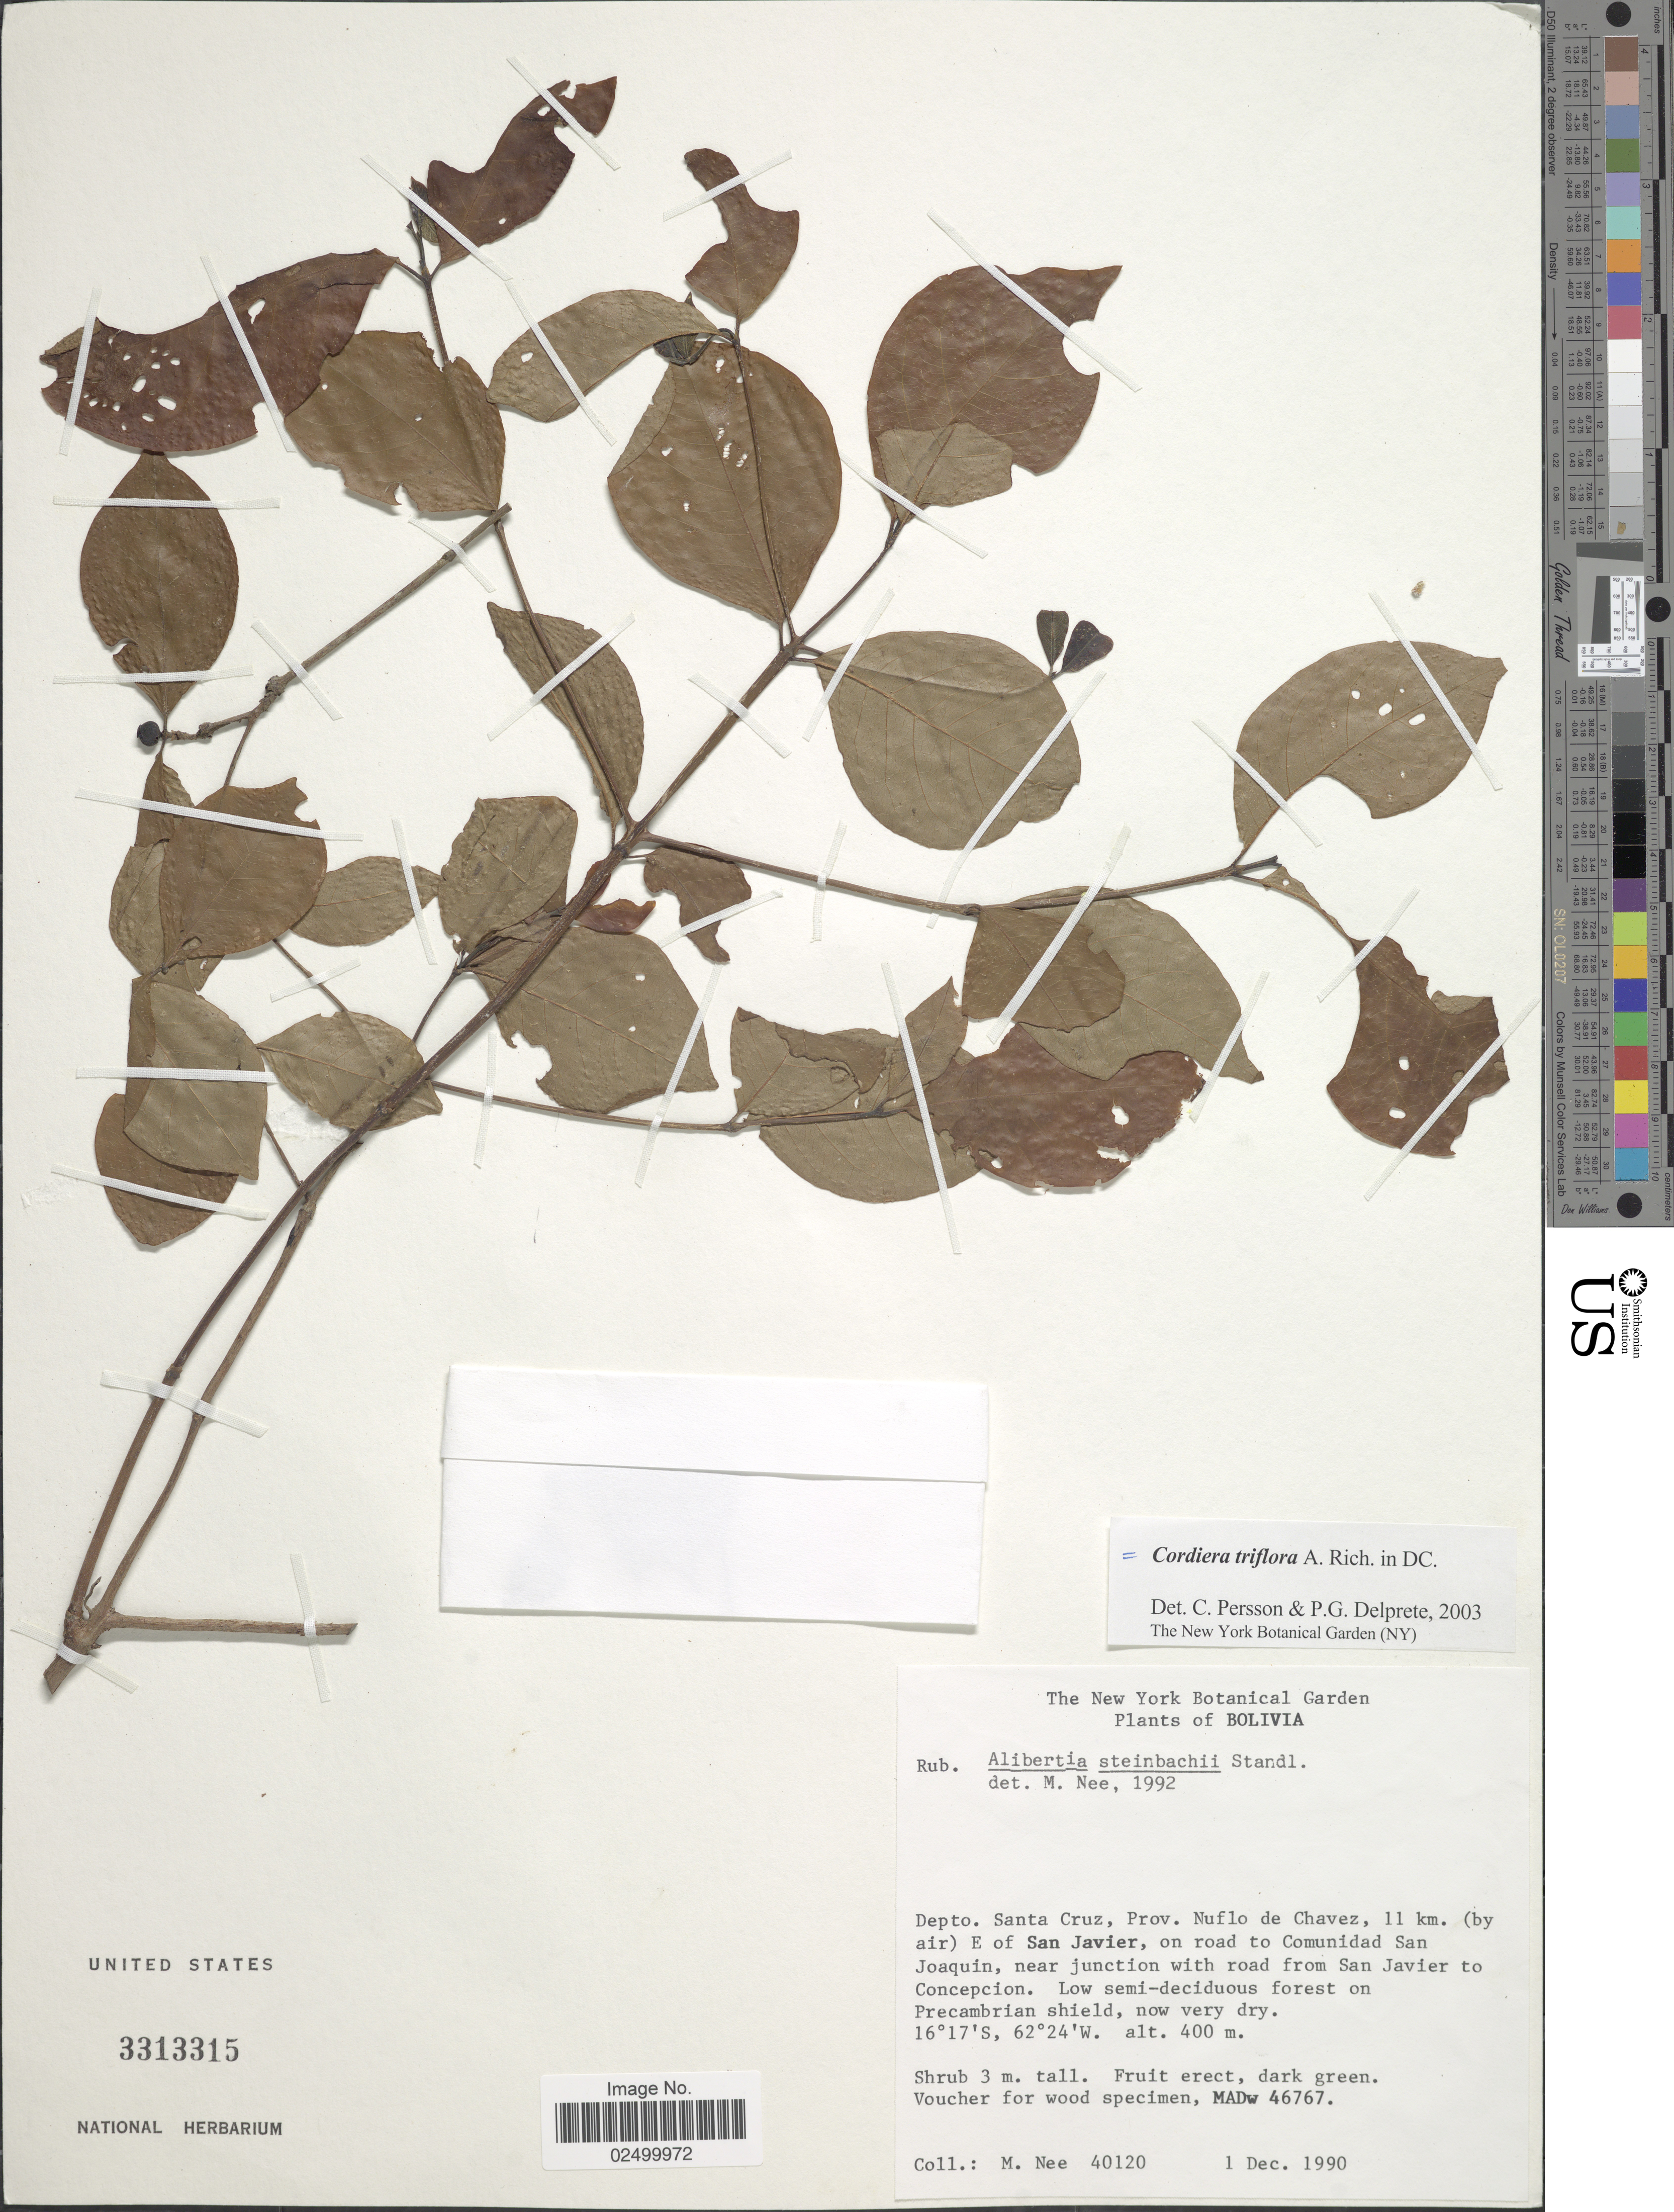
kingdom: Plantae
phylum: Tracheophyta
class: Magnoliopsida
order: Gentianales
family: Rubiaceae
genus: Cordiera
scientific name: Cordiera triflora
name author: A. Rich. ex DC.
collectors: M. Nee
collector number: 40120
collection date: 1990-12-01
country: Bolivia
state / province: Santa Cruz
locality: Prov. Nuflo de Chavez, 11 km. (by air) E of San Javier, on road to Comunidad San Joaquin, near junction with road from San Javier to Concepcion, on Precambrian shield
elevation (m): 400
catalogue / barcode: US 3313315